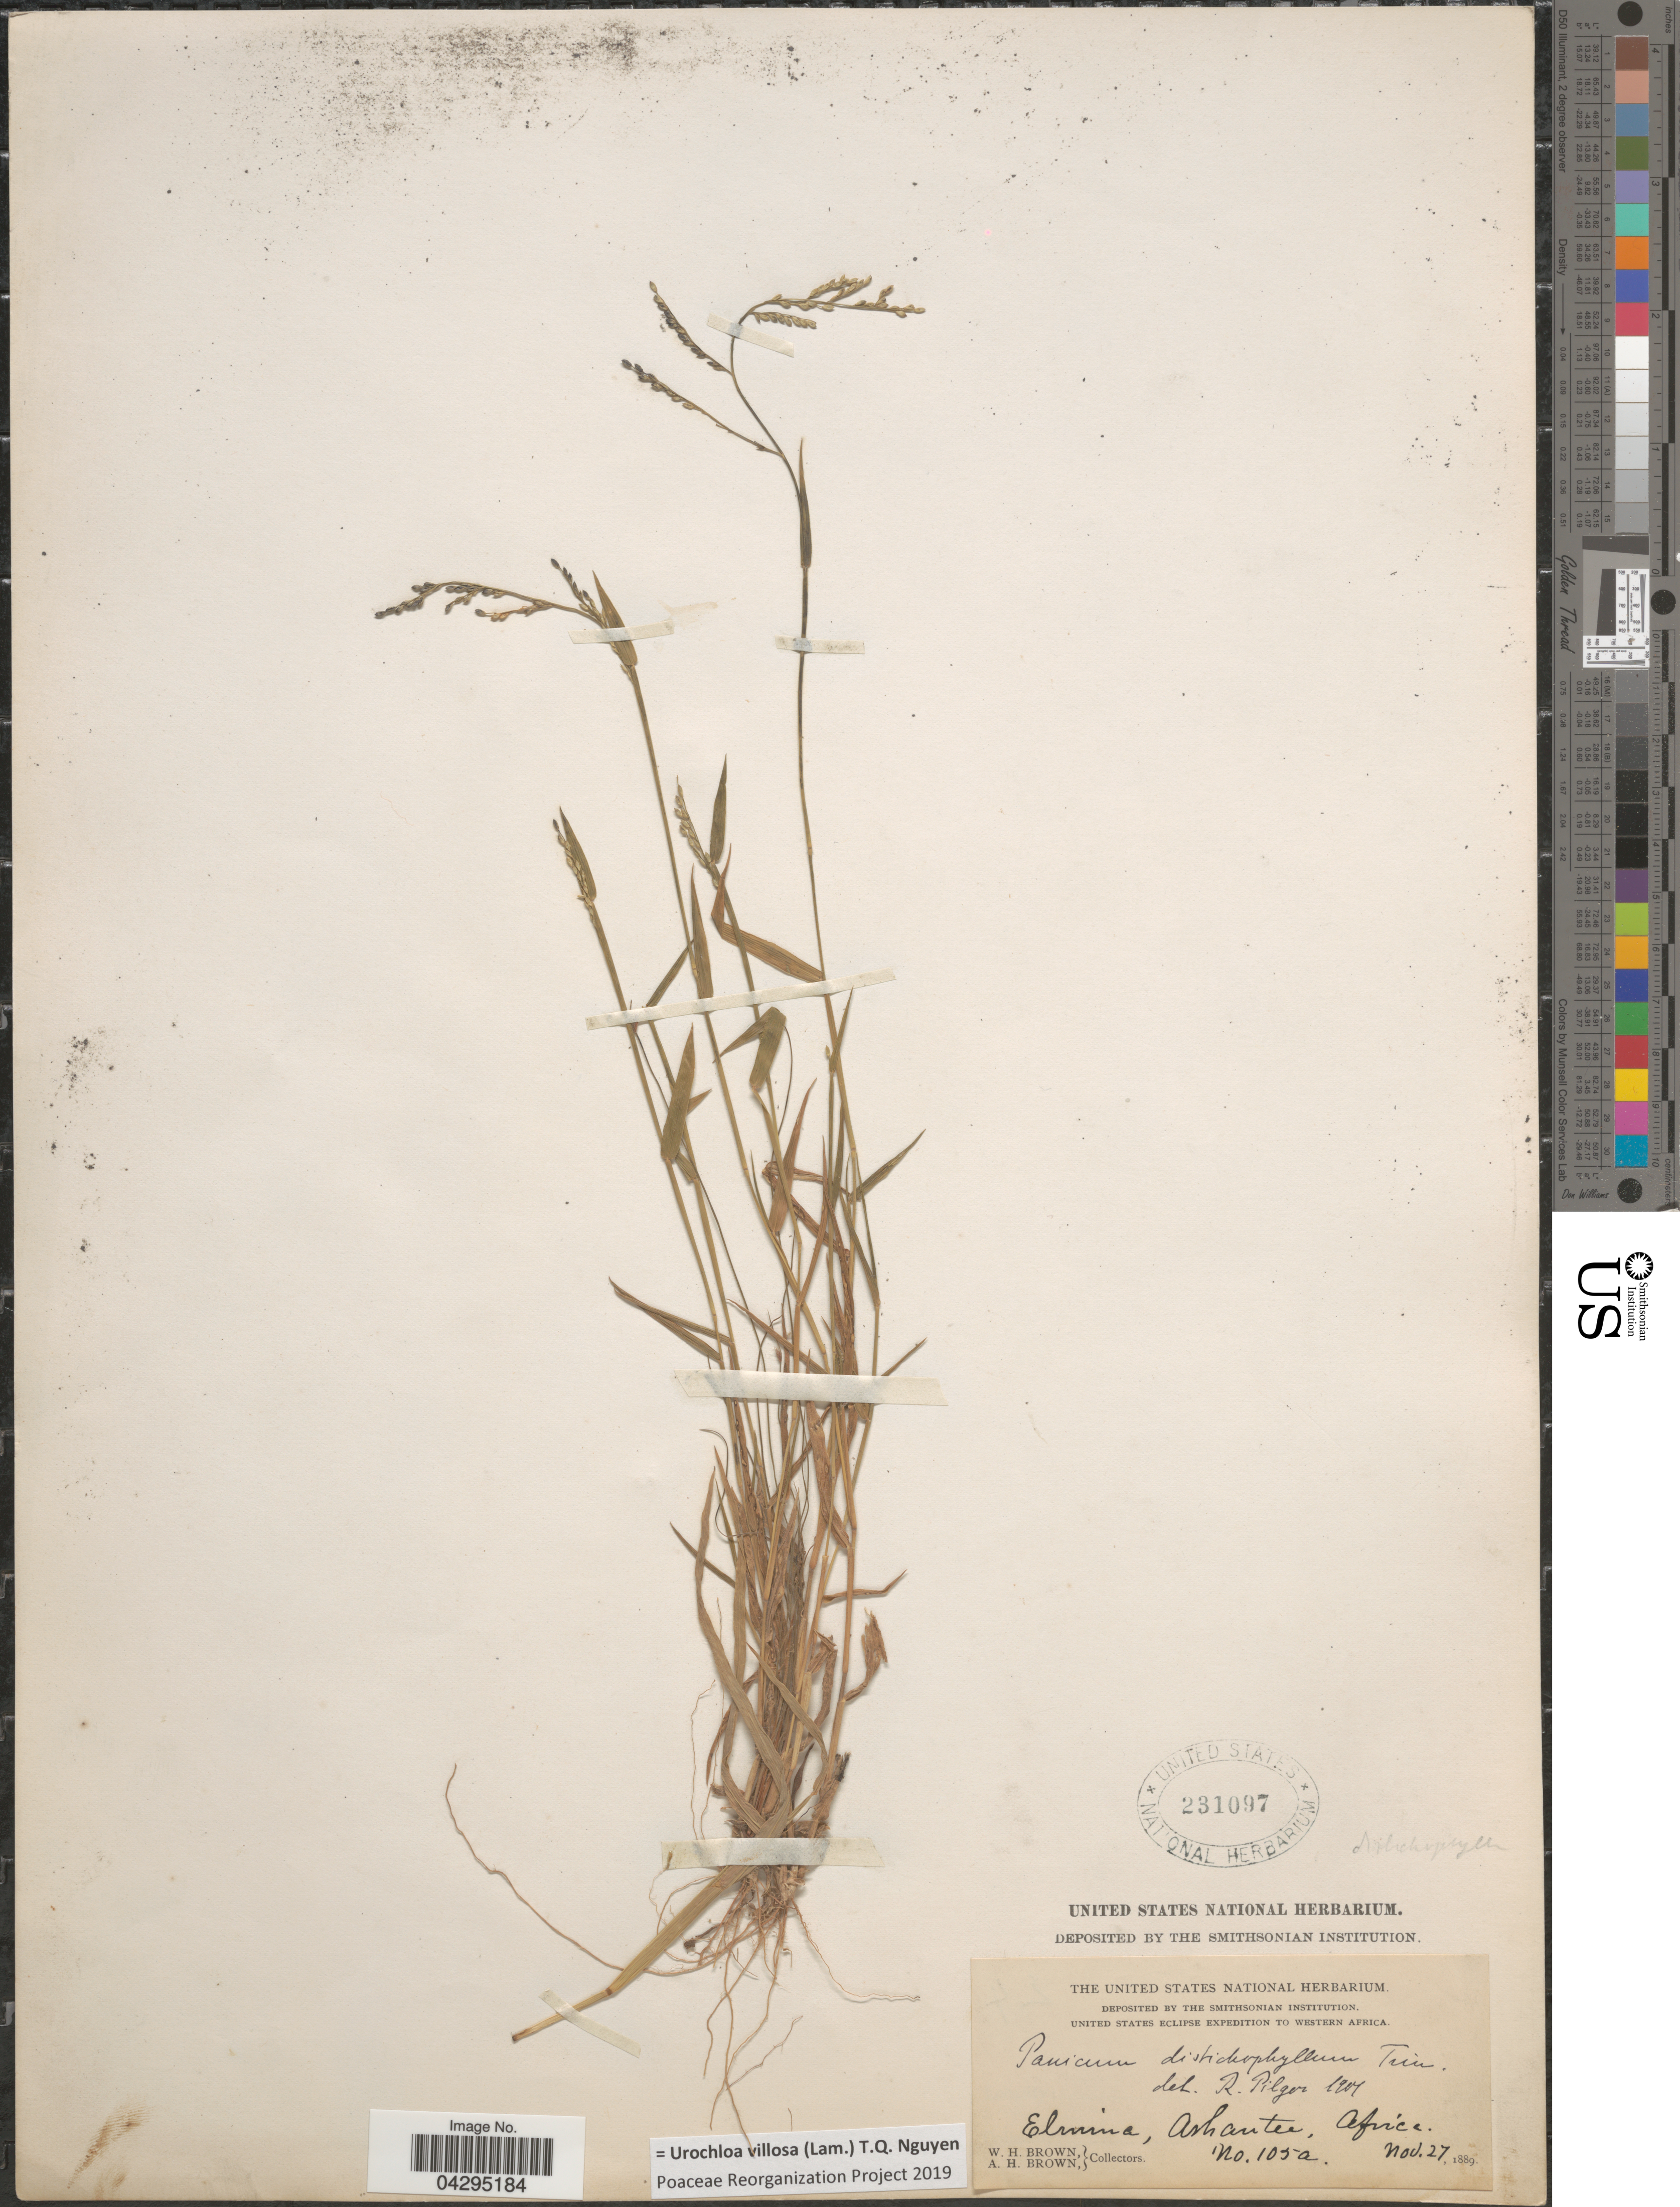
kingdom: Plantae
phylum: Tracheophyta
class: Liliopsida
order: Poales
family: Poaceae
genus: Urochloa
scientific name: Urochloa villosa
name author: (Lam.) T.Q. Nguyen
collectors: W. H. Brown & A. H. Brown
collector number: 105a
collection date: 1889-11-27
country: Ghana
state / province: Ashanti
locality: United States Eclipse Expedition to Western Africa. Elmina, Ashantee.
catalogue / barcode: US 231097